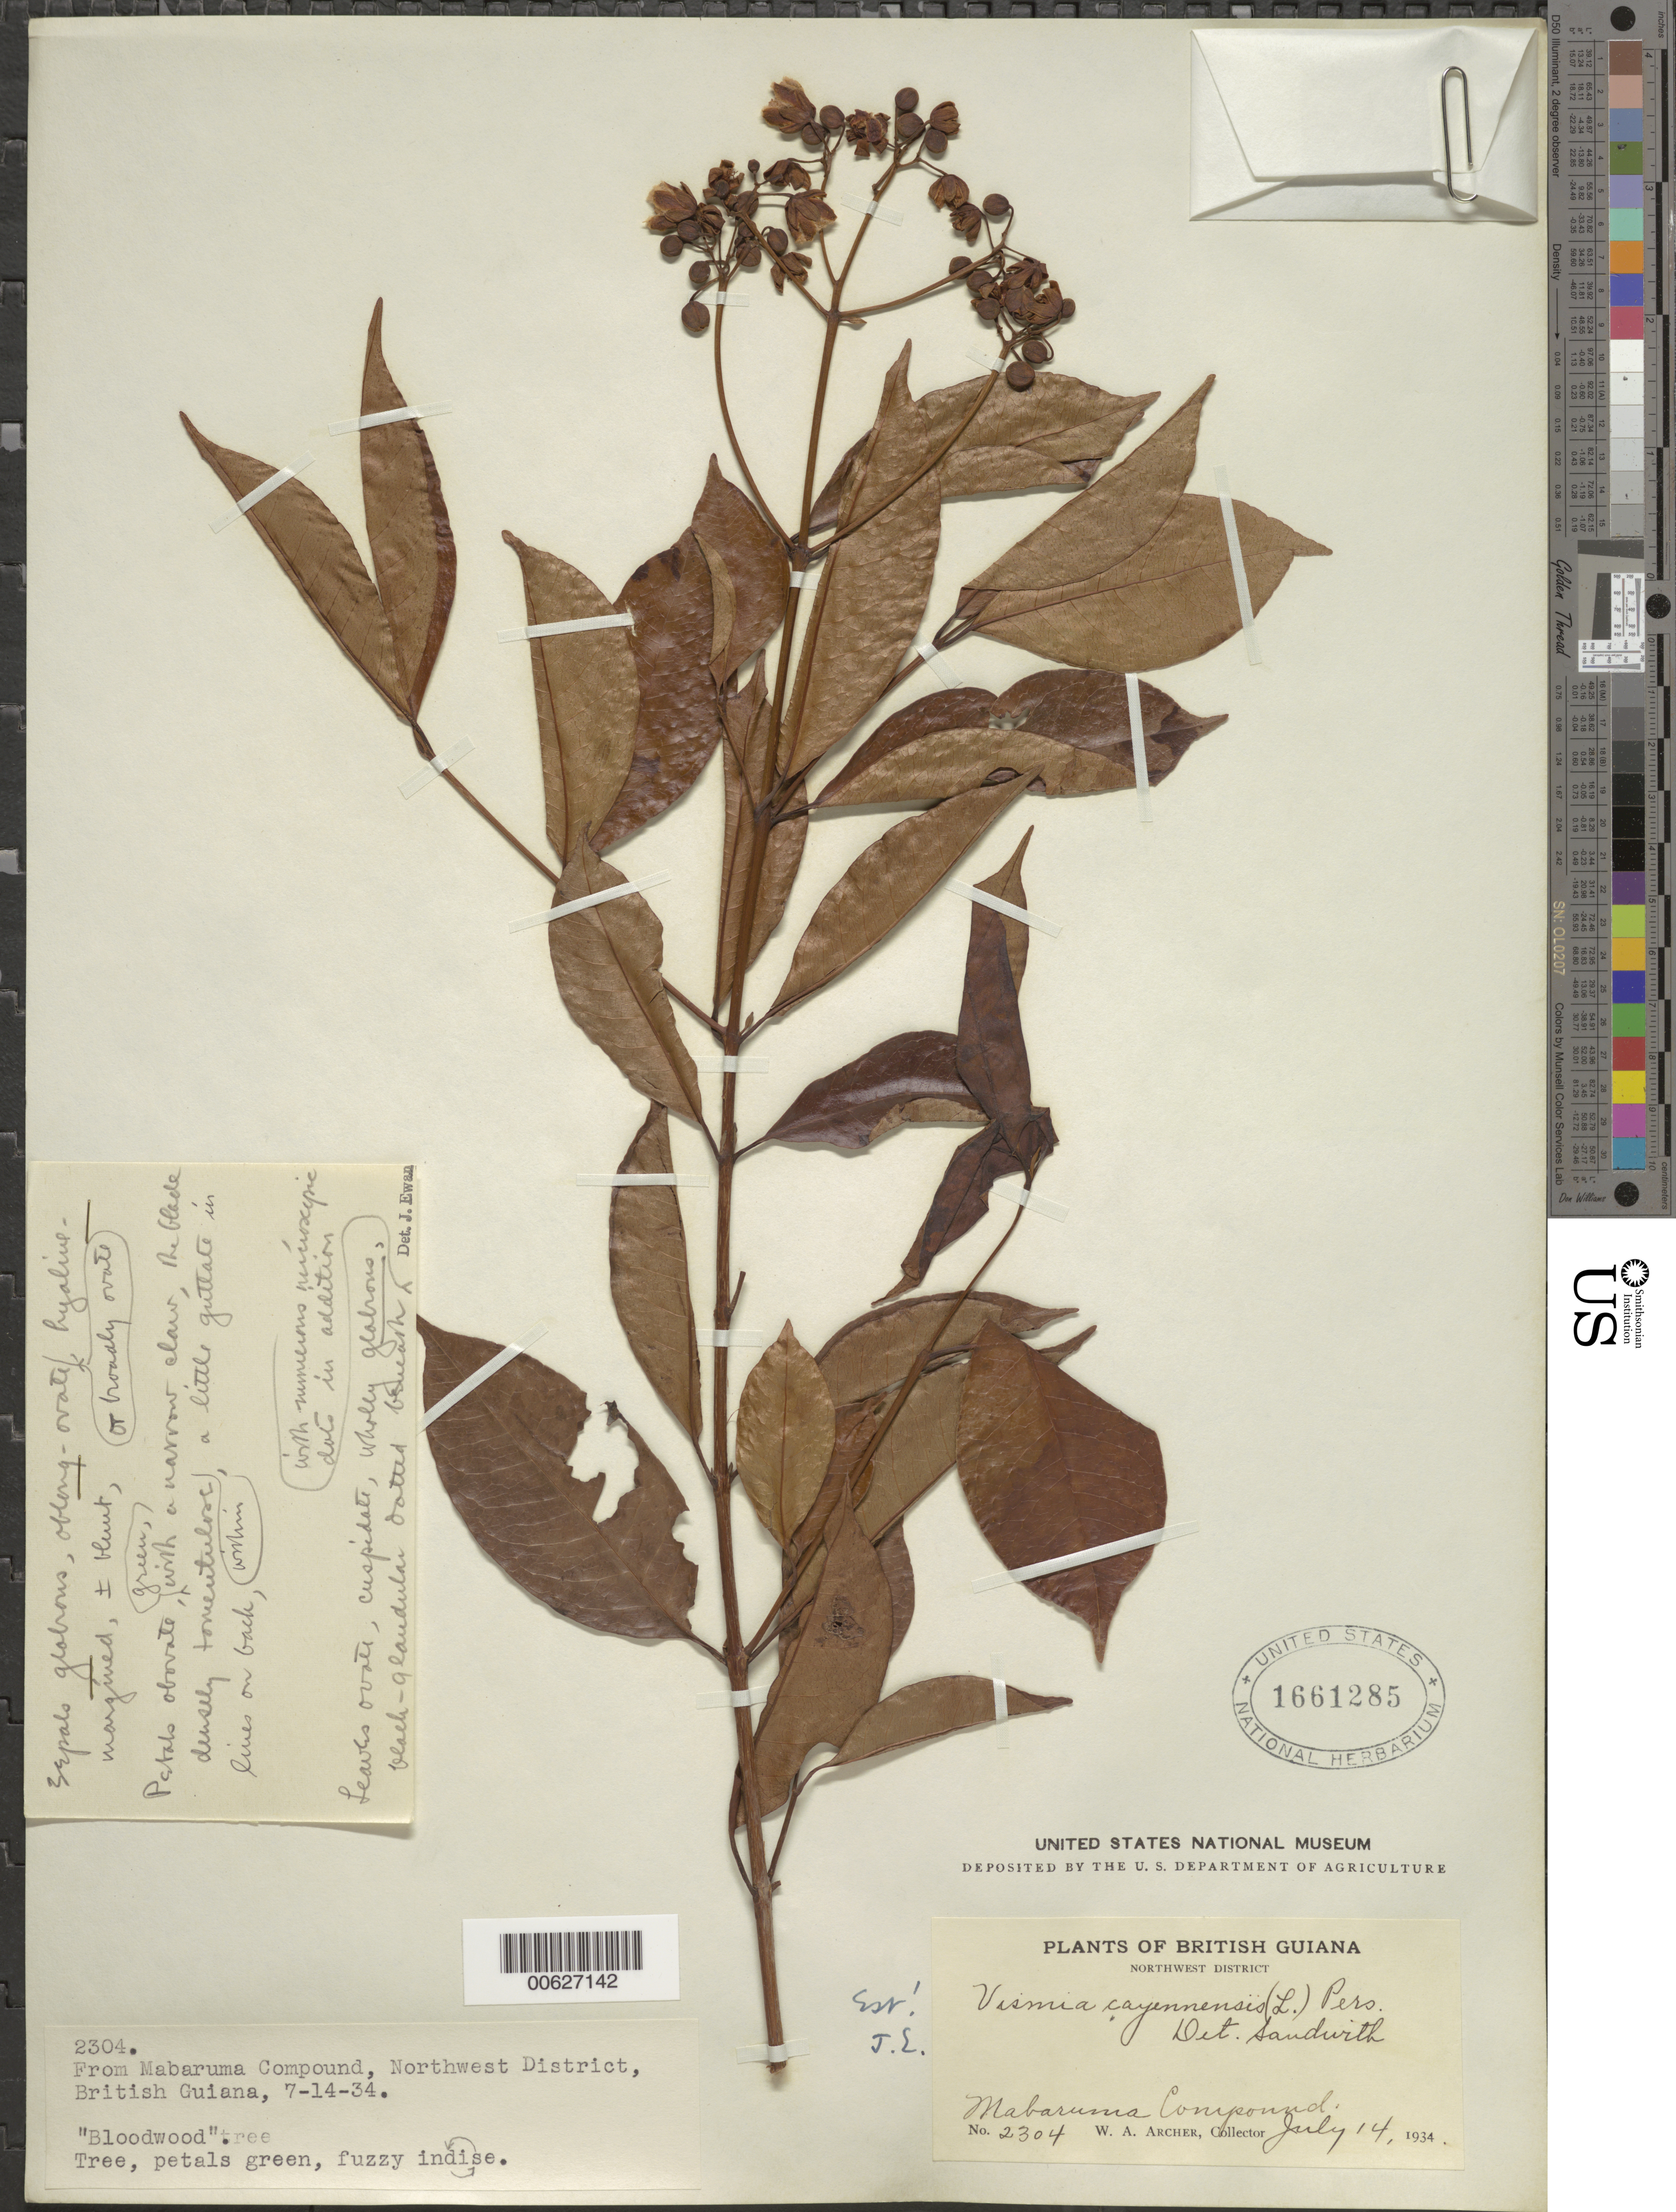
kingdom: Plantae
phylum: Tracheophyta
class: Magnoliopsida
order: Malpighiales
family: Hypericaceae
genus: Vismia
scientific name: Vismia cayennensis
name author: (Jacq.) Pers.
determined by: Sandwith, N. Y.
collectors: W. A. Archer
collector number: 2304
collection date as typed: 14-Jul-34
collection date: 1934-07-14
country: Guyana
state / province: Barima-Waini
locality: Mabaruma Compound, NW Dist.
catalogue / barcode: US 1661285